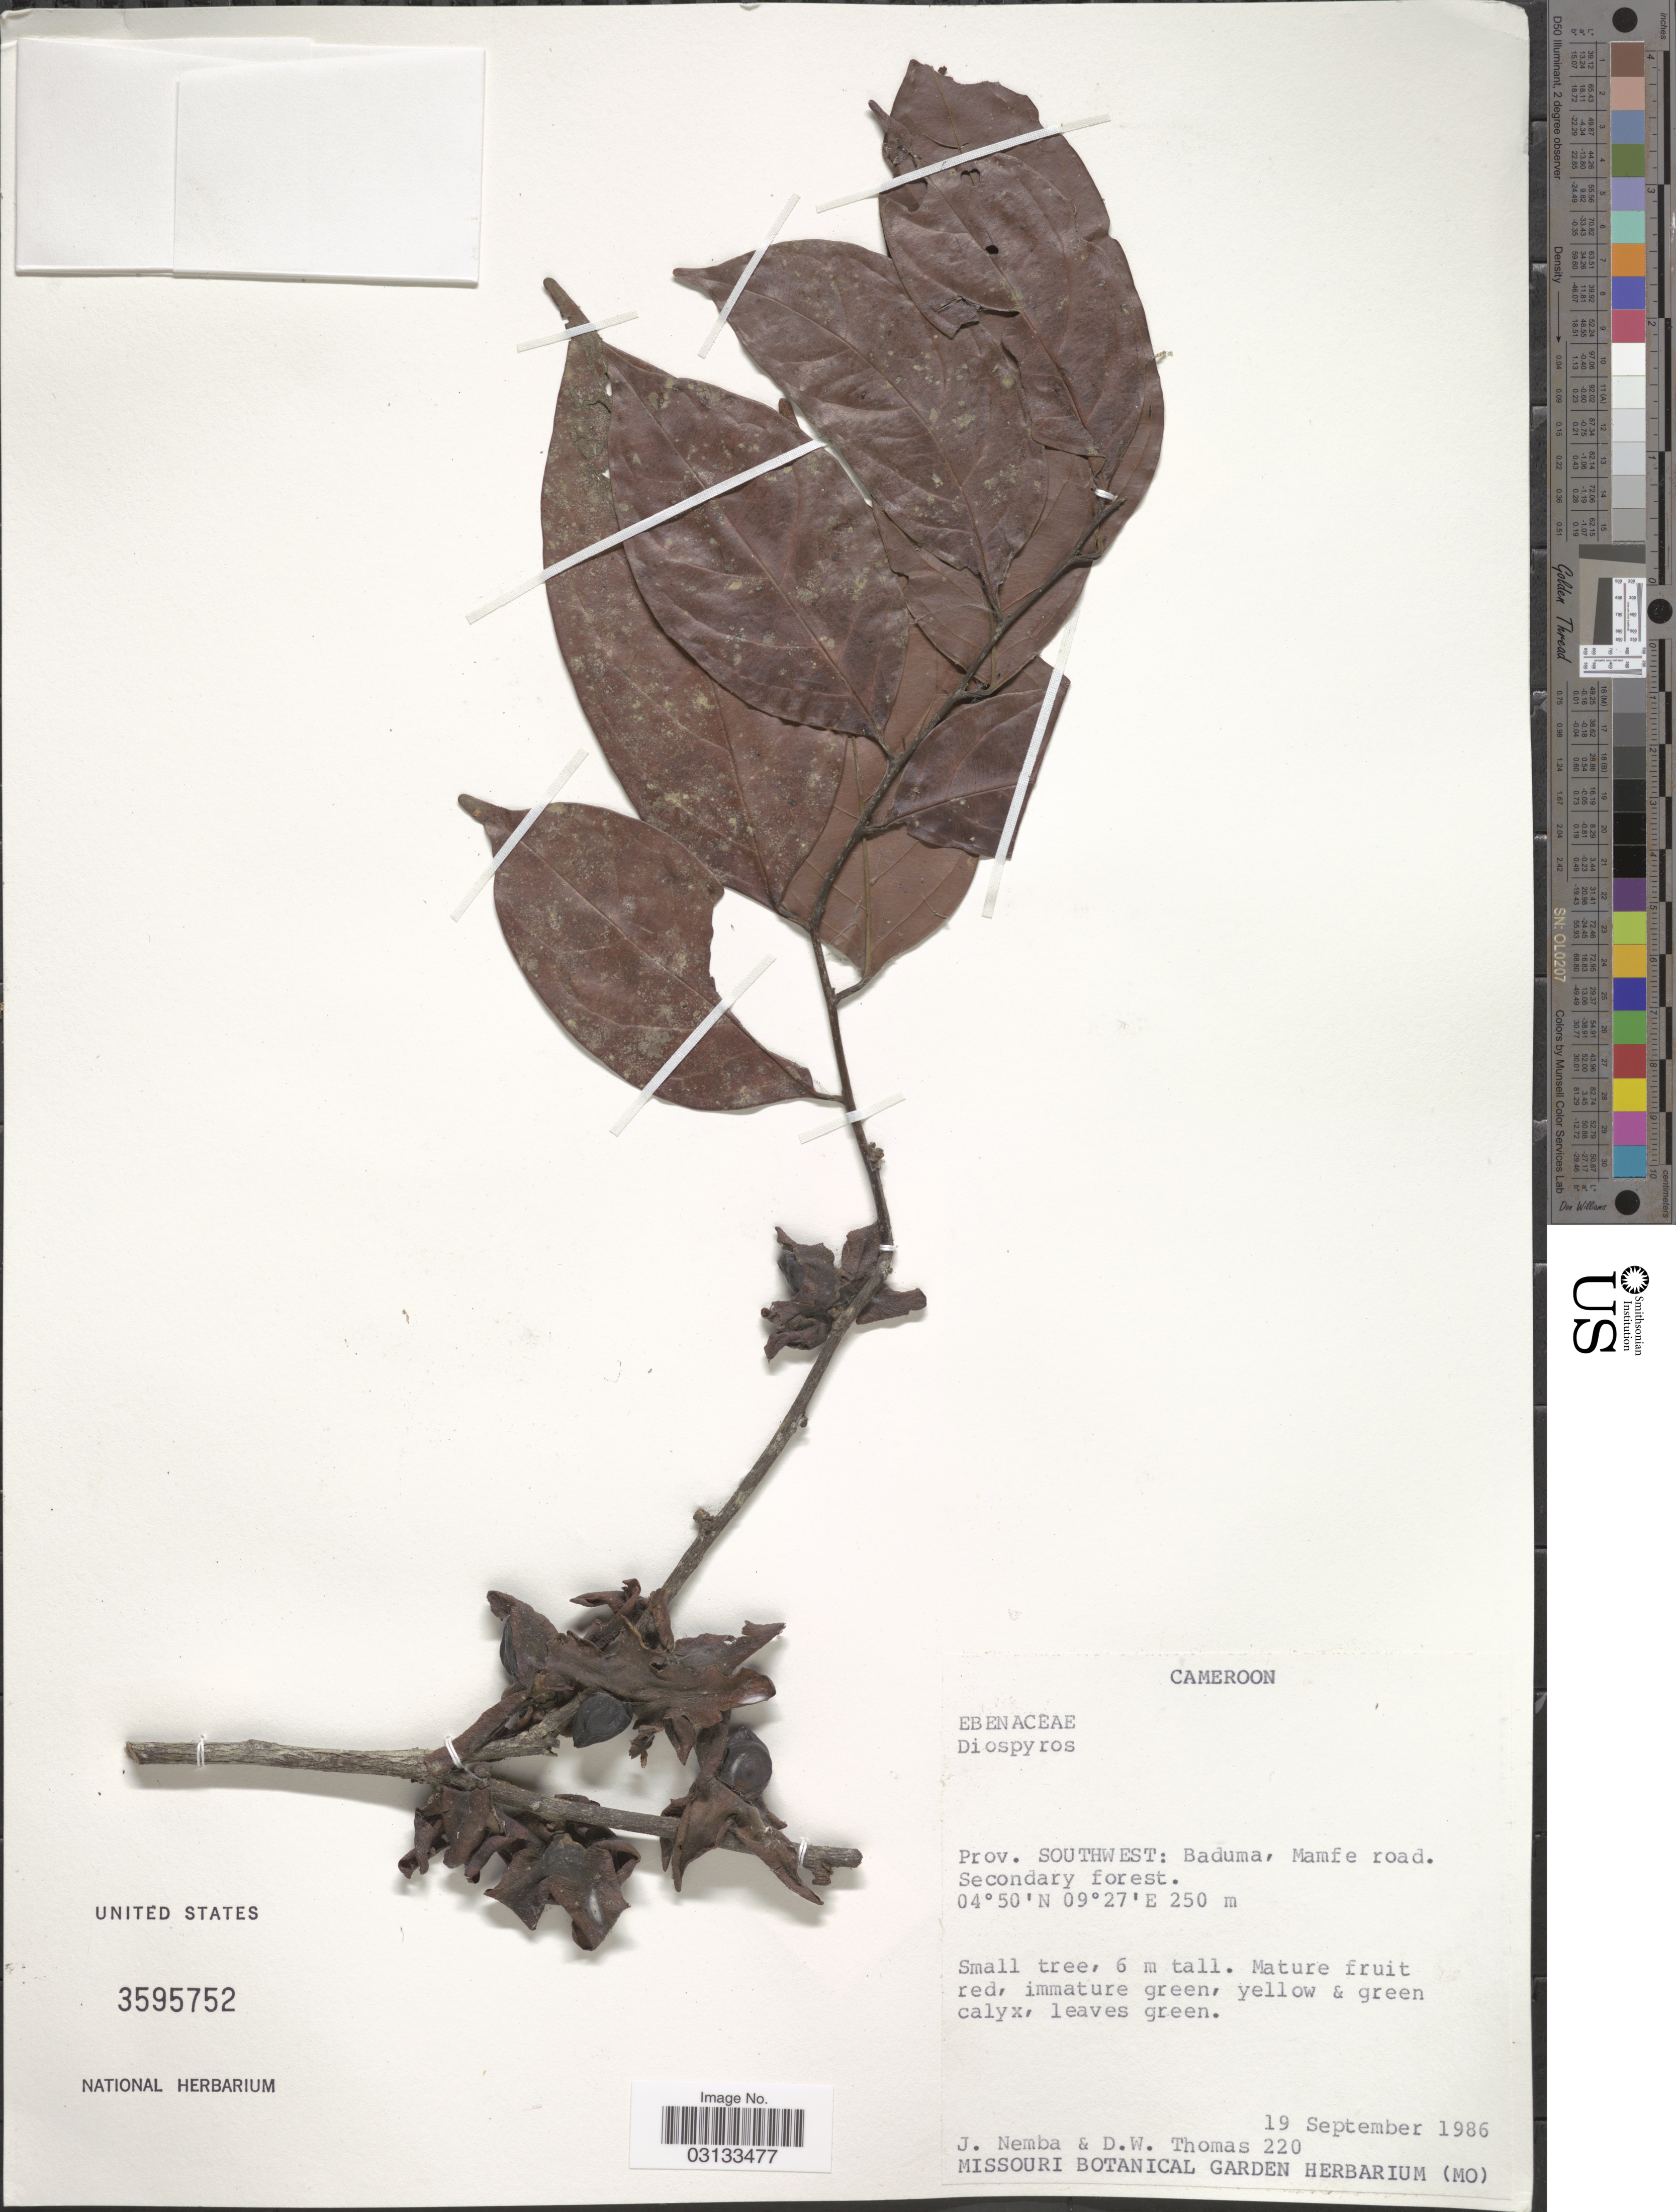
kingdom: Plantae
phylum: Tracheophyta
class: Magnoliopsida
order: Ericales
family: Ebenaceae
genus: Diospyros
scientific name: Diospyros sp.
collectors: J. Nemba & D. W. Thomas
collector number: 220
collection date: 1986-09-19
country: Cameroon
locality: Prov. Southwest: Baduma, Mamfe road.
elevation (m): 250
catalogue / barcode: US 3595752